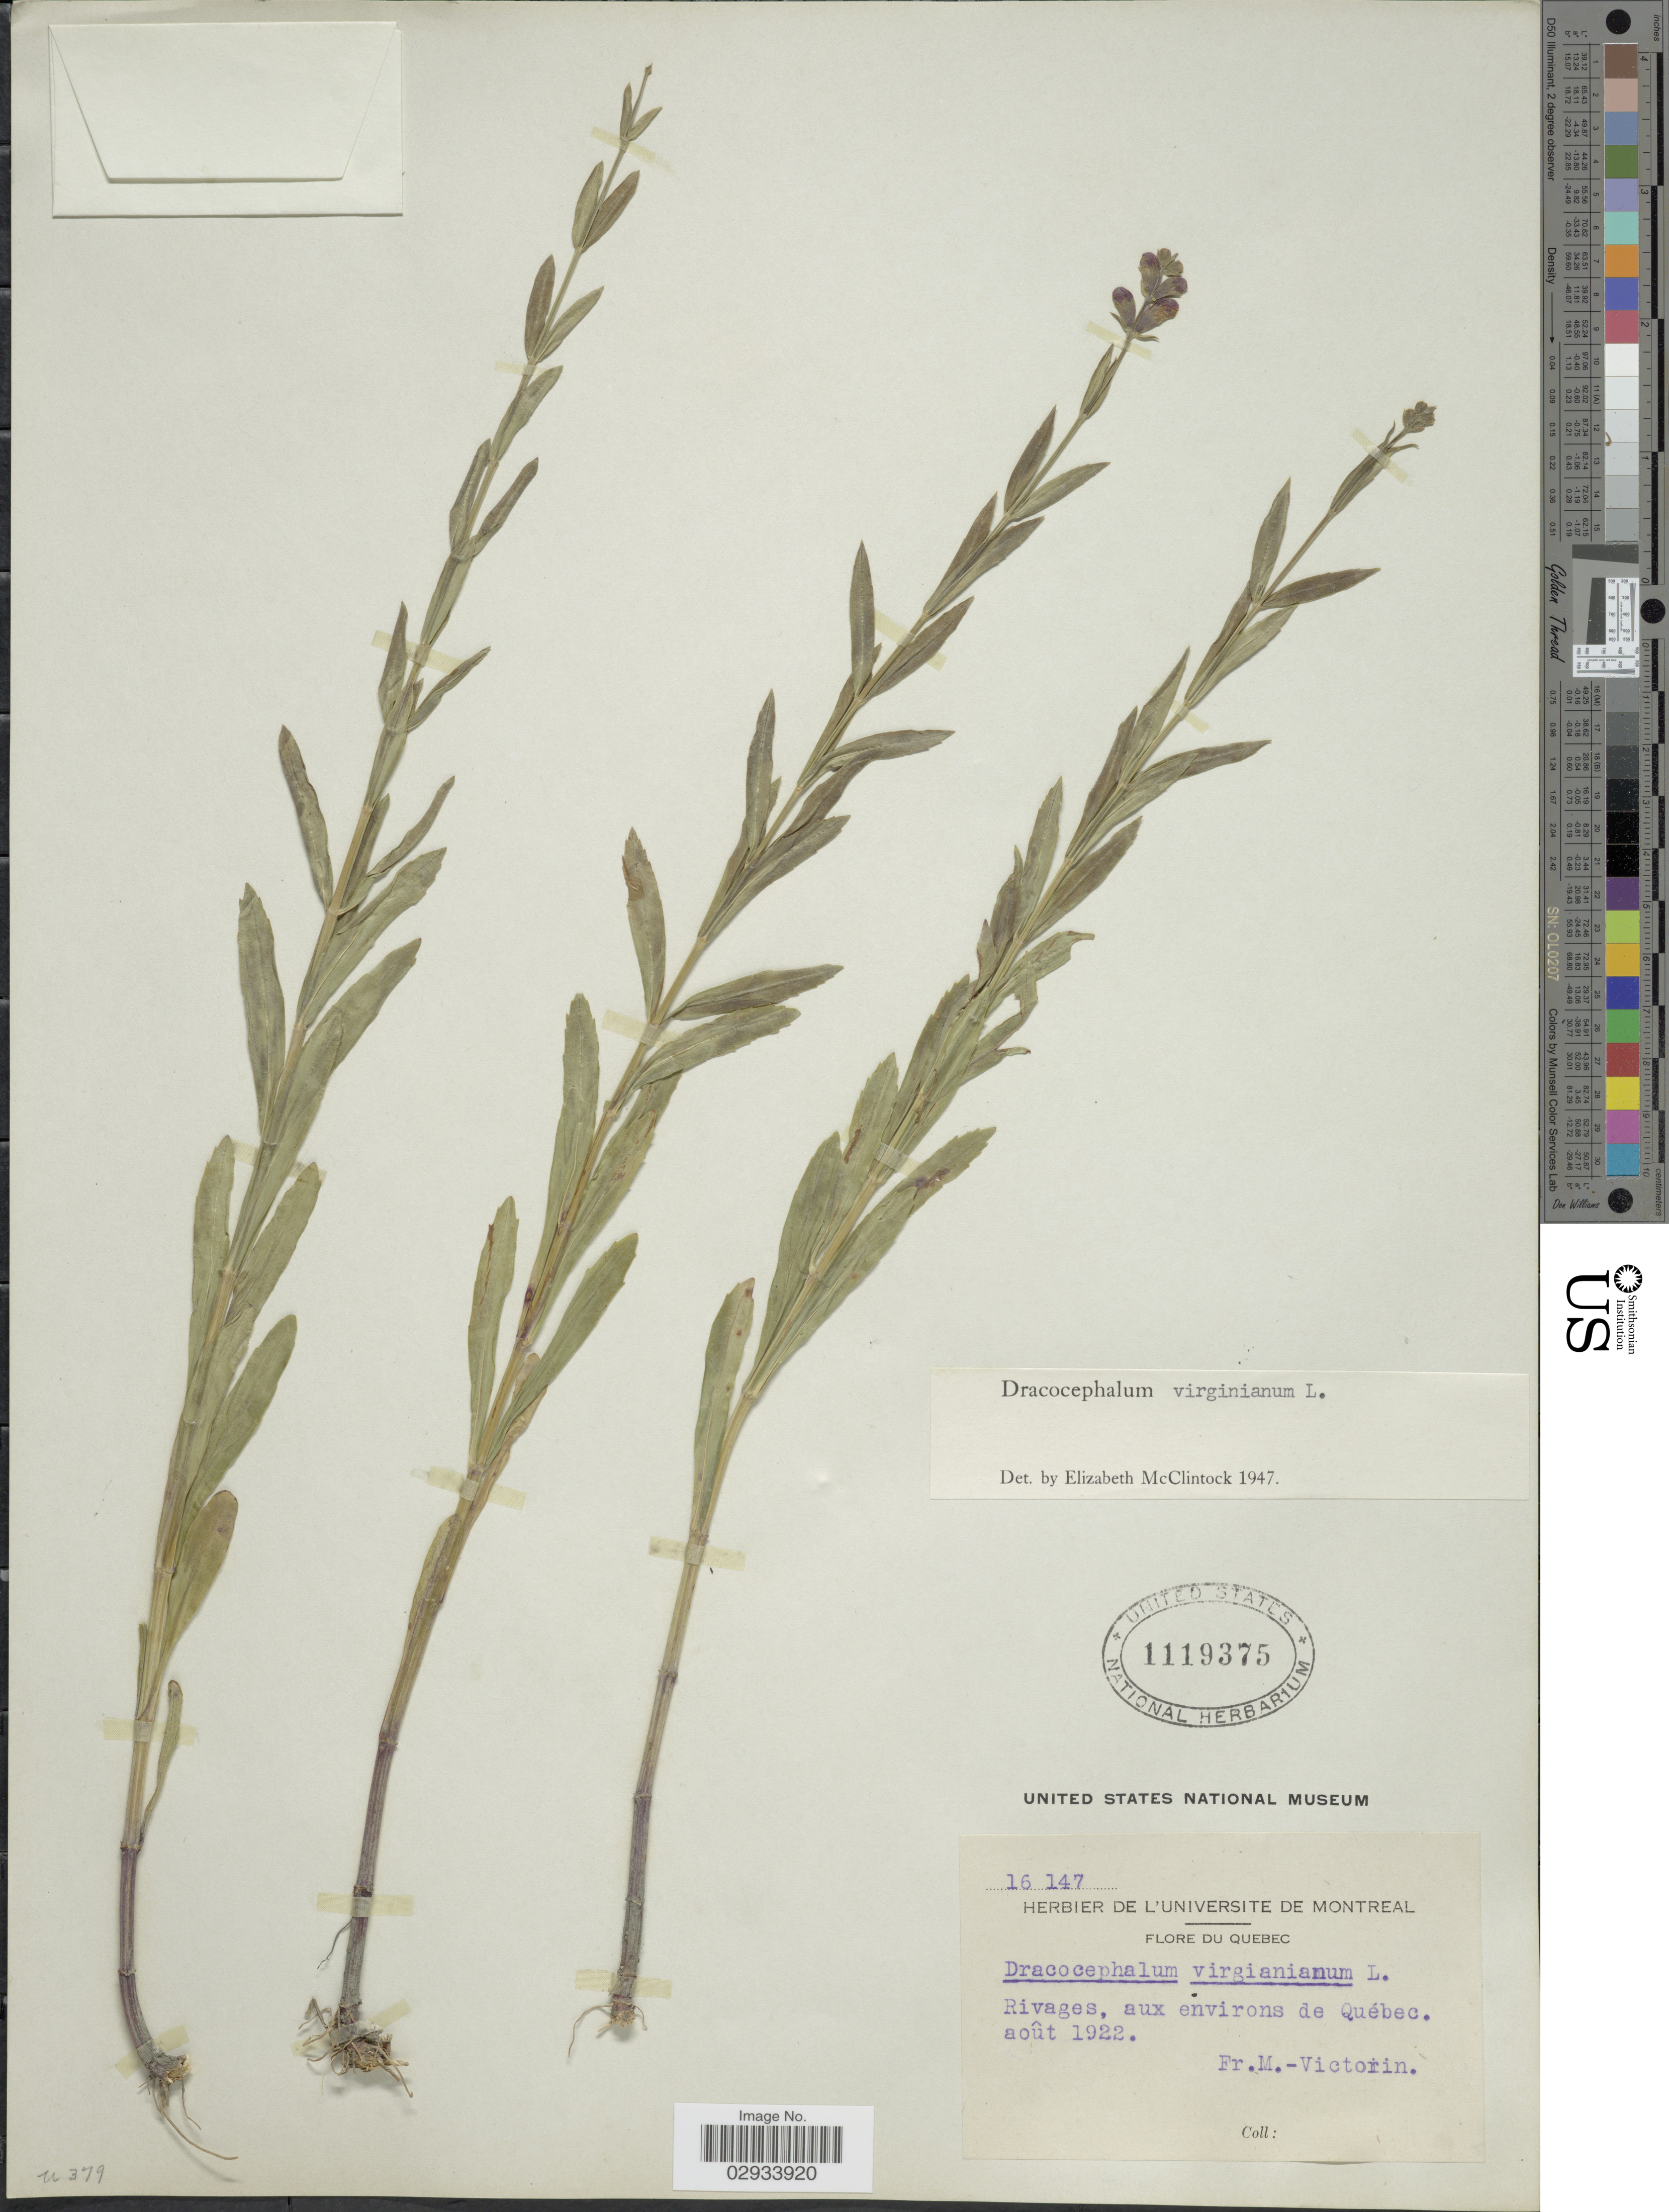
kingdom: Plantae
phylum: Tracheophyta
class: Magnoliopsida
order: Lamiales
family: Lamiaceae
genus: Physostegia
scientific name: Physostegia virginiana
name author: (L.) Benth.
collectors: Fr. Marie-Victorin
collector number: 16147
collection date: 1922-08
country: Canada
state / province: Quebec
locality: Rivages, au environs de Québec.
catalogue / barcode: US 1119375